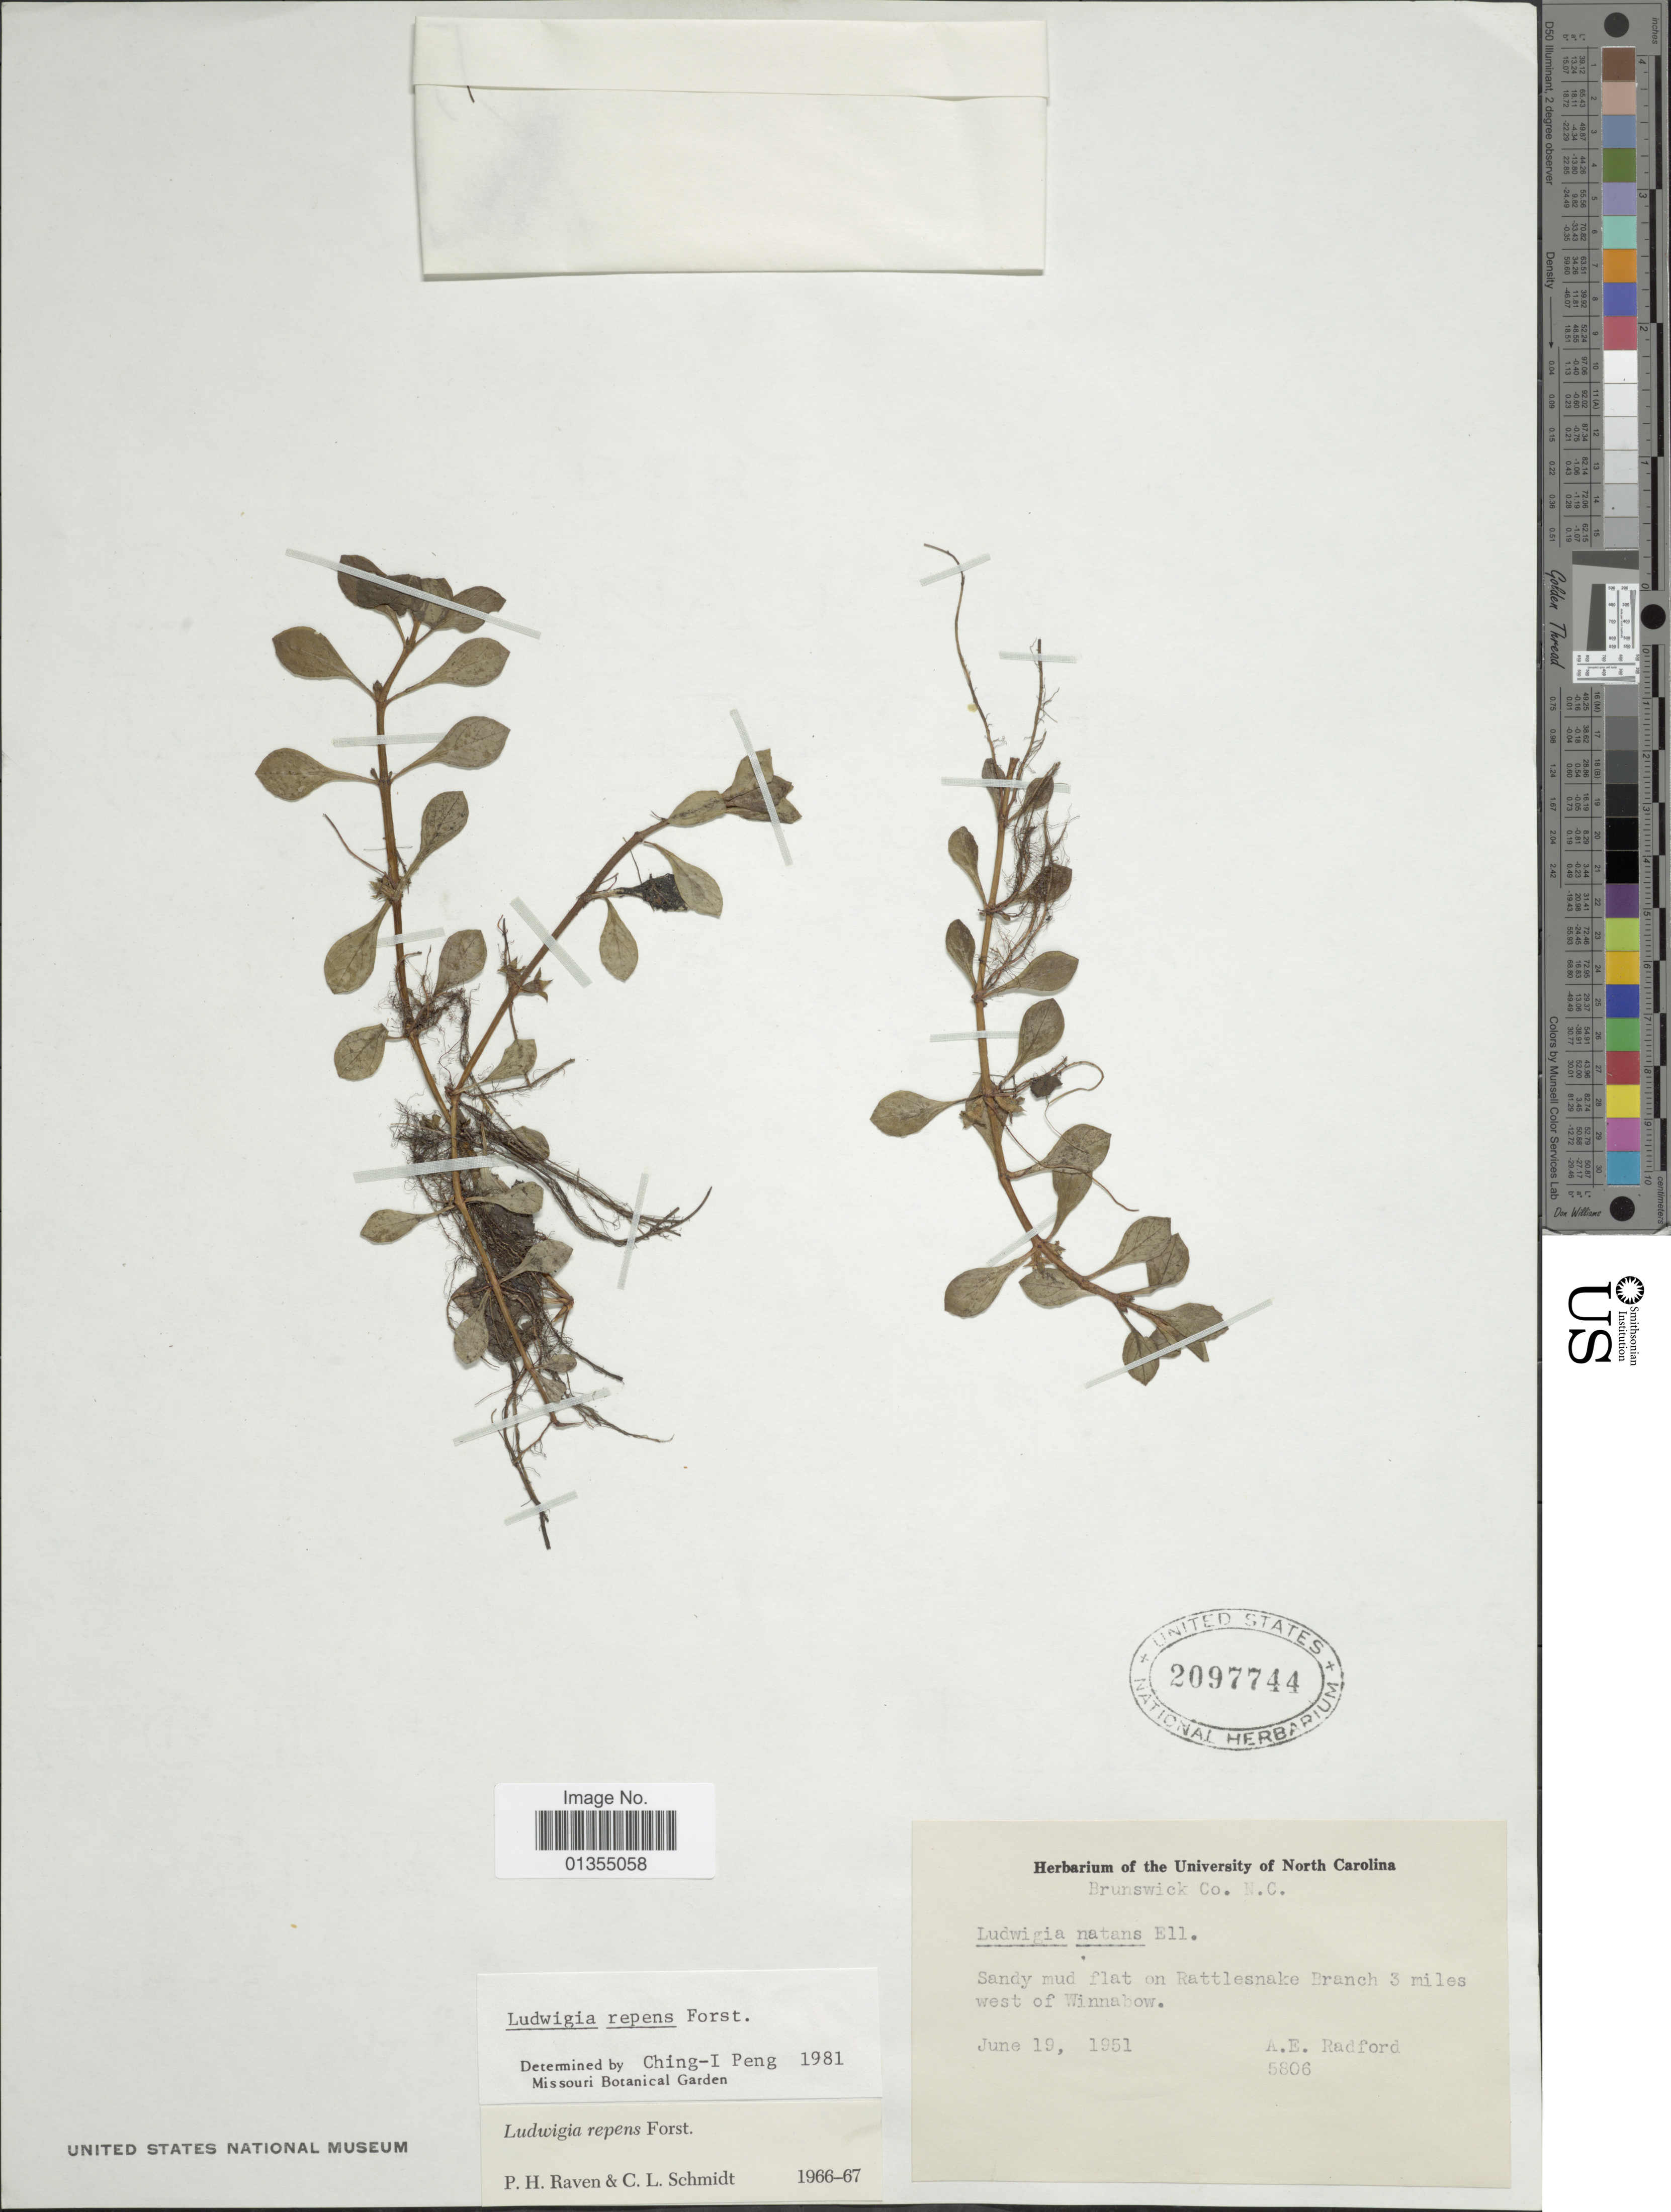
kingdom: Plantae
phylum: Tracheophyta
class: Magnoliopsida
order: Myrtales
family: Onagraceae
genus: Ludwigia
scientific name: Ludwigia repens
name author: J.R. Forst.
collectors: A. E. Radford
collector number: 5806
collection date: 1951-06-19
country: United States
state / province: North Carolina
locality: Brunswick Co., Sandy mud flat on Rattlesnake Branch 3 miles west of Winnabow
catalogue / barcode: US 2097744